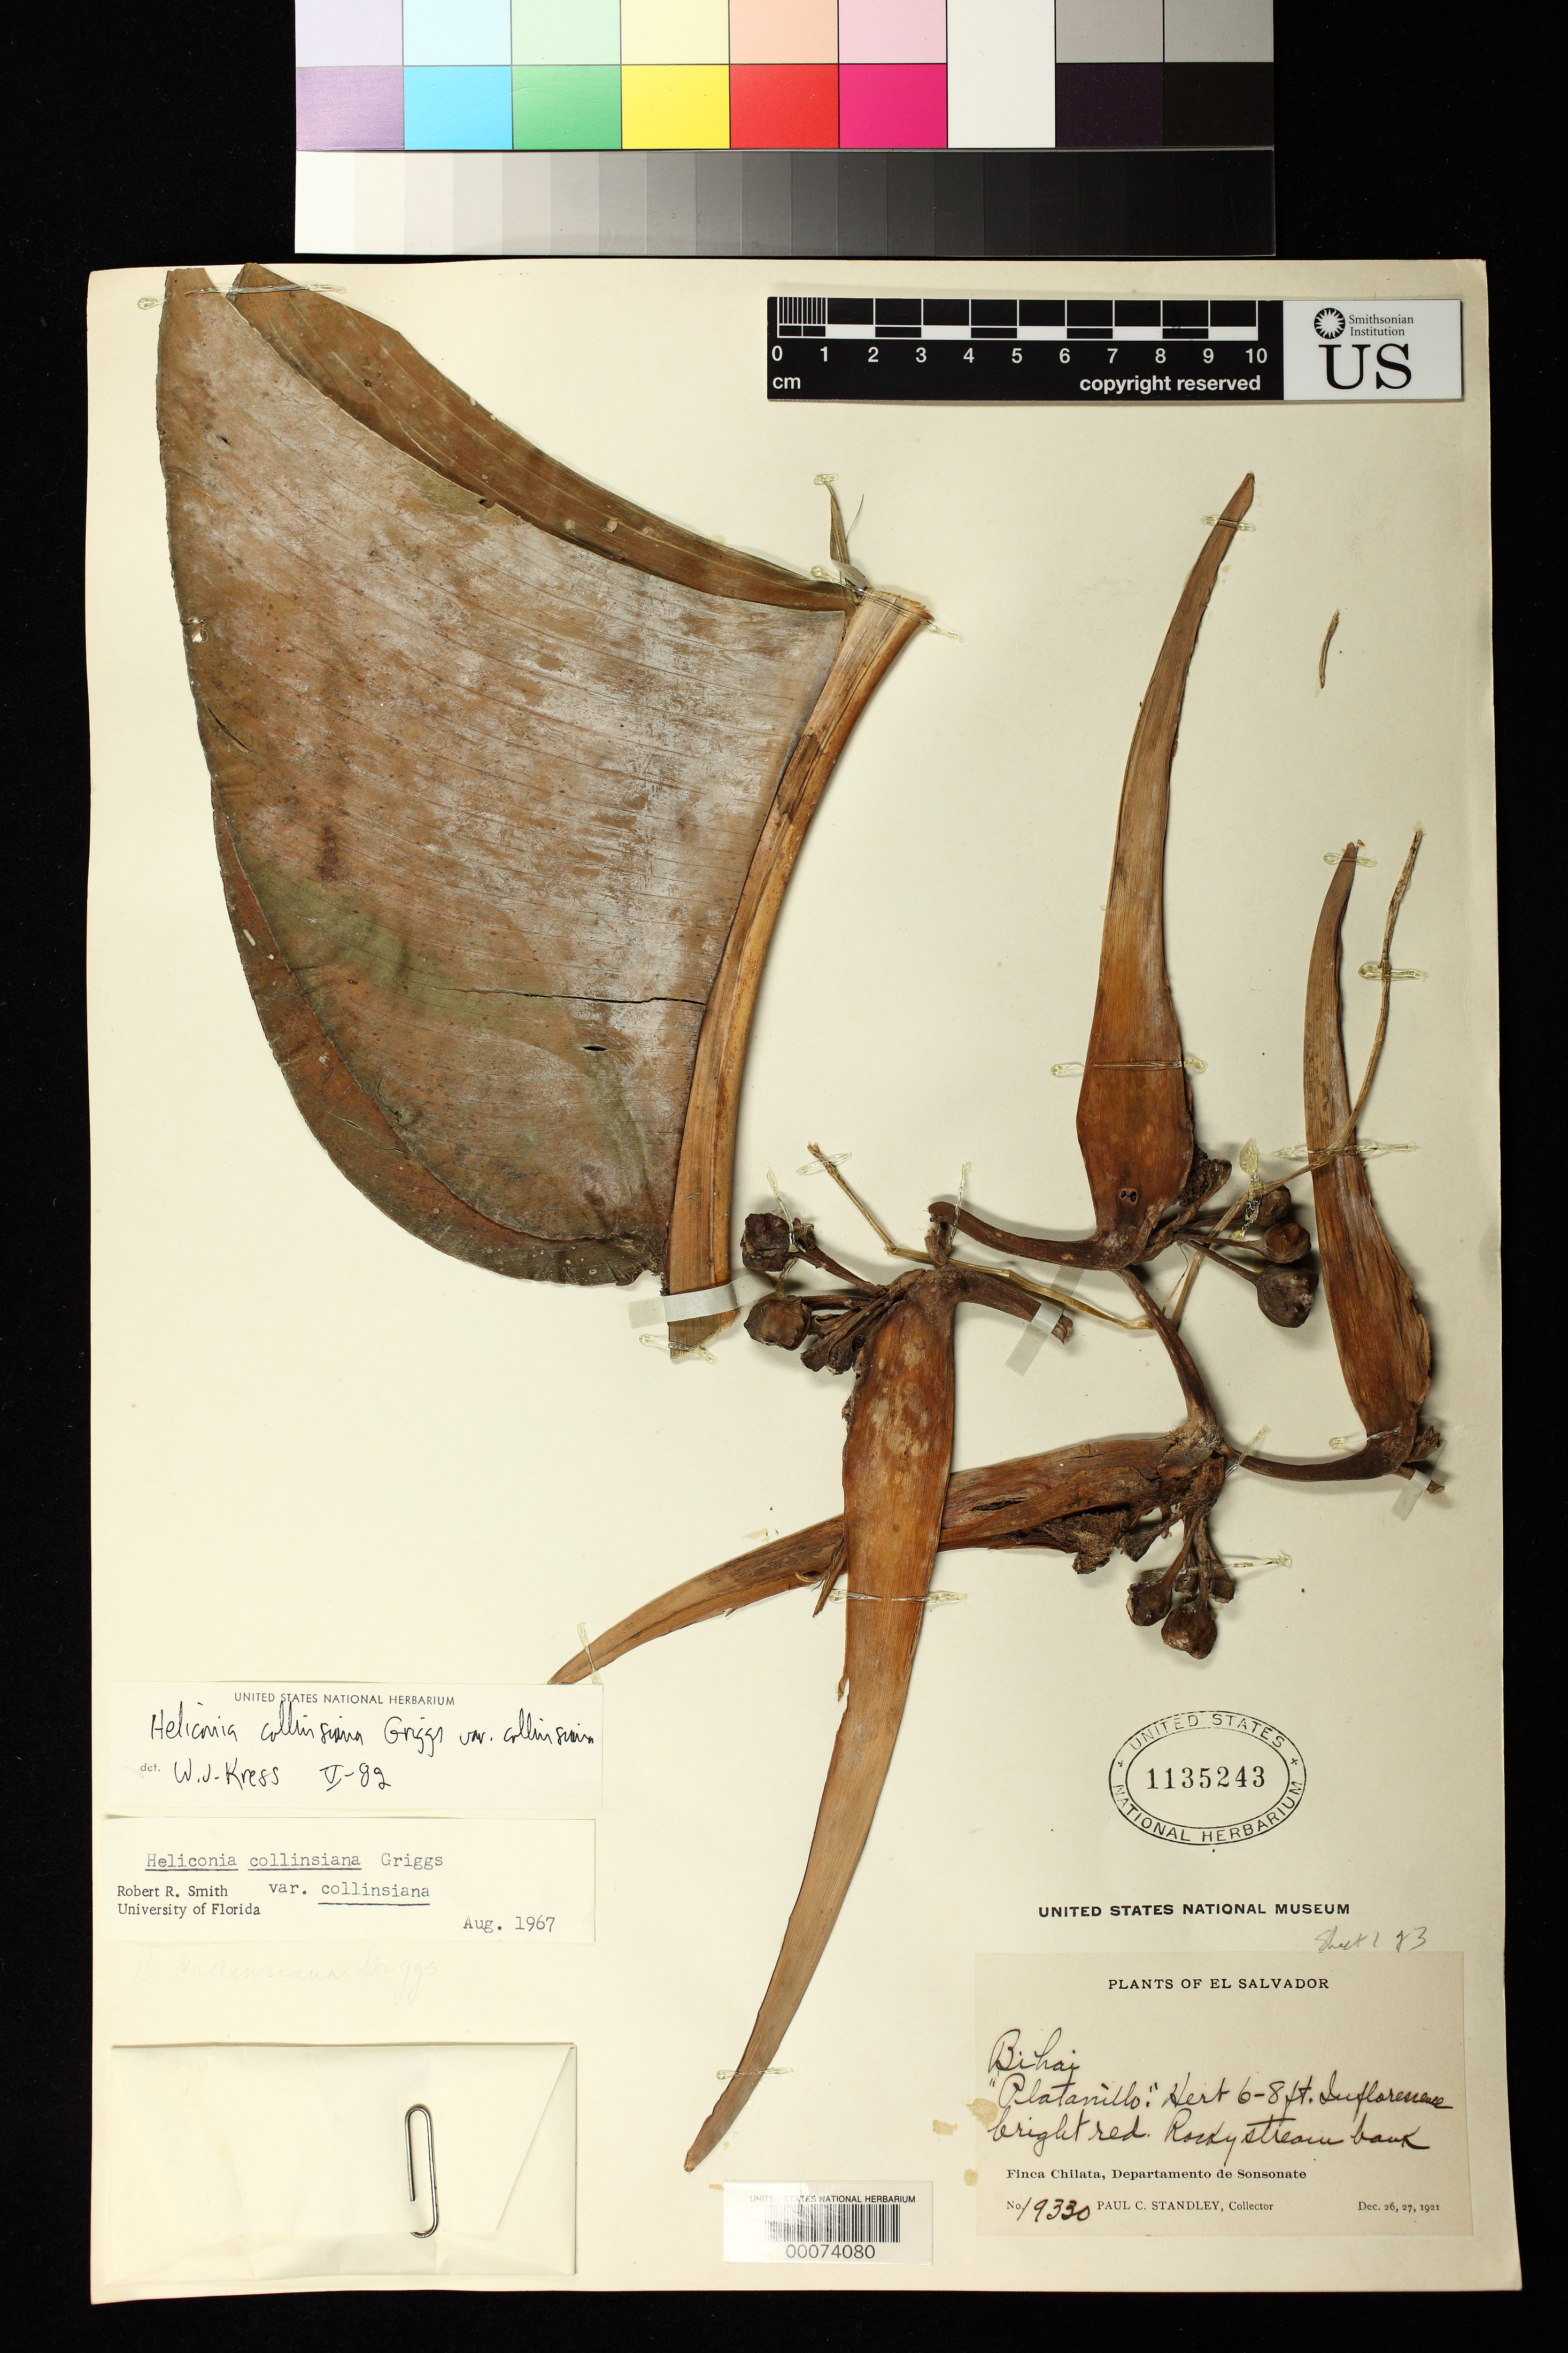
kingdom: Plantae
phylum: Tracheophyta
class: Liliopsida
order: Zingiberales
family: Heliconiaceae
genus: Heliconia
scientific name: Heliconia collinsiana var. collinsiana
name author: R.F. Griggs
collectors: P. C. Standley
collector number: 19330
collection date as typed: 26 Dec 1921 and 27 Dec 1921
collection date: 1921-12-26,1921-12-27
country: El Salvador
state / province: Sonsonate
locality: Finca chilata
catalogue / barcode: US 1135243